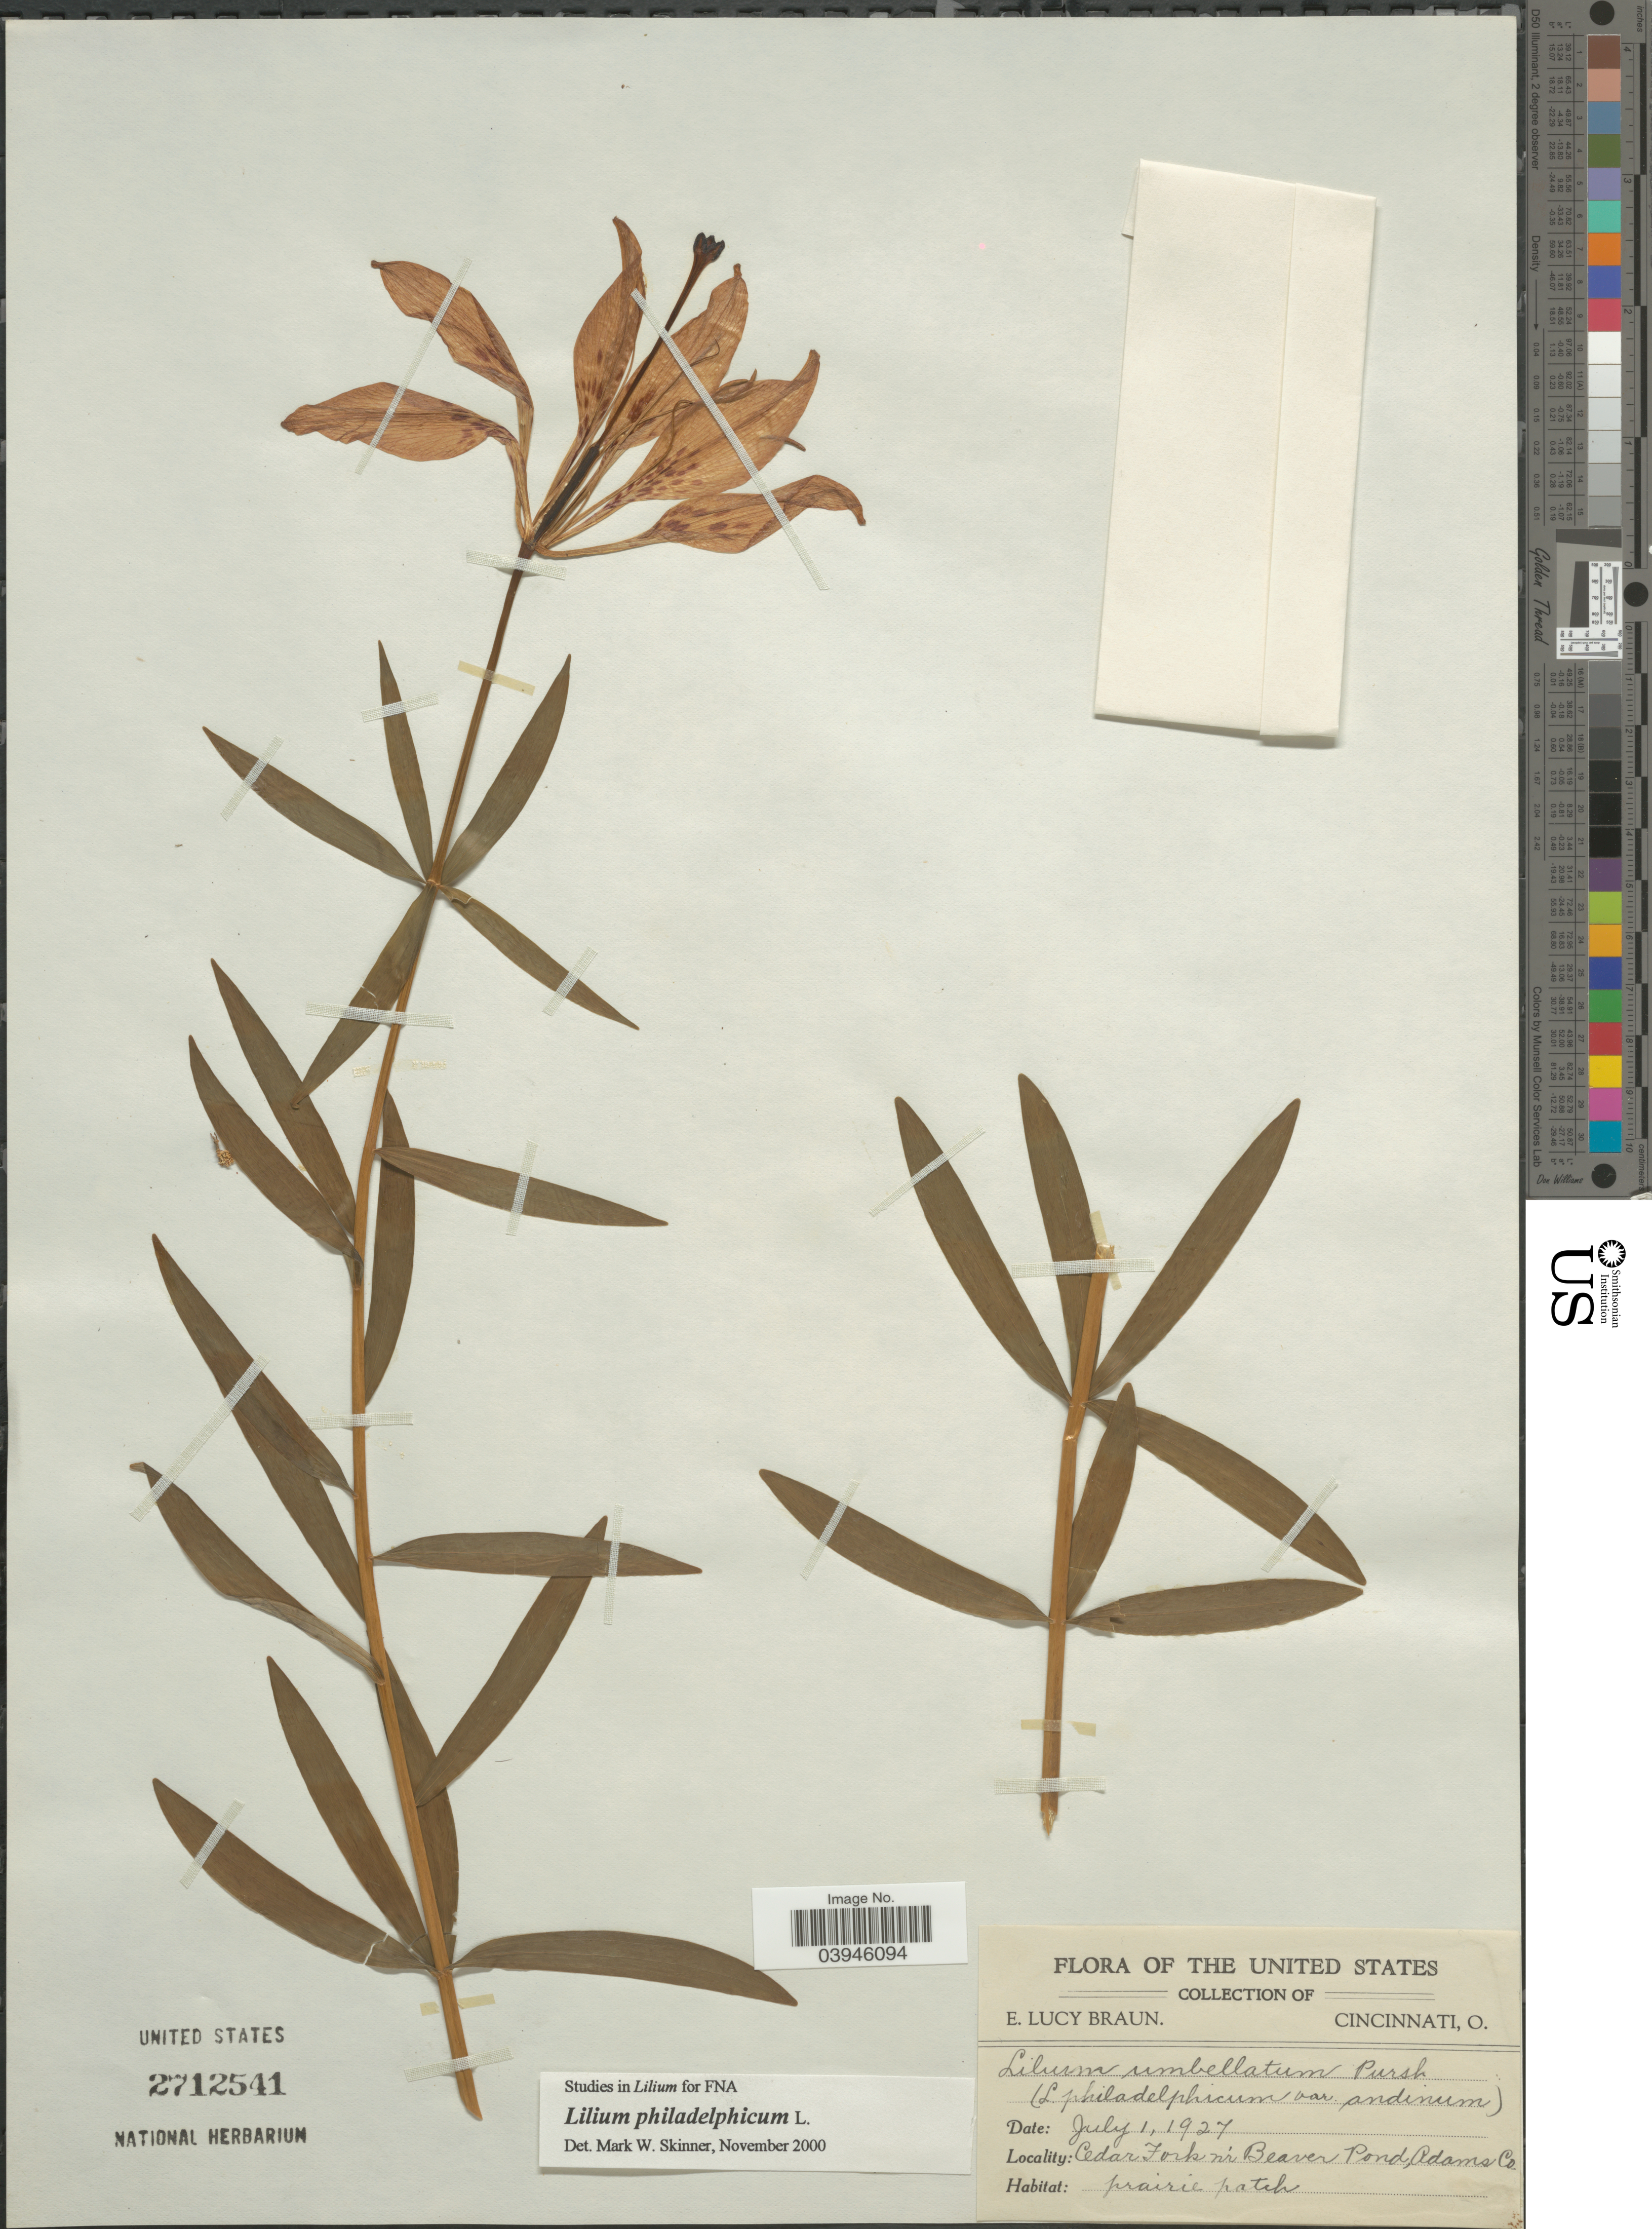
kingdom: Plantae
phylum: Tracheophyta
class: Liliopsida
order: Liliales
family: Liliaceae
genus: Lilium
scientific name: Lilium philadelphicum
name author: L.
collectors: E. L. Braun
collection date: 1927-07-01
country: United States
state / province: Ohio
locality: Cedar Fork n'r Beaver Pond, Adams Co.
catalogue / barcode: US 2712541